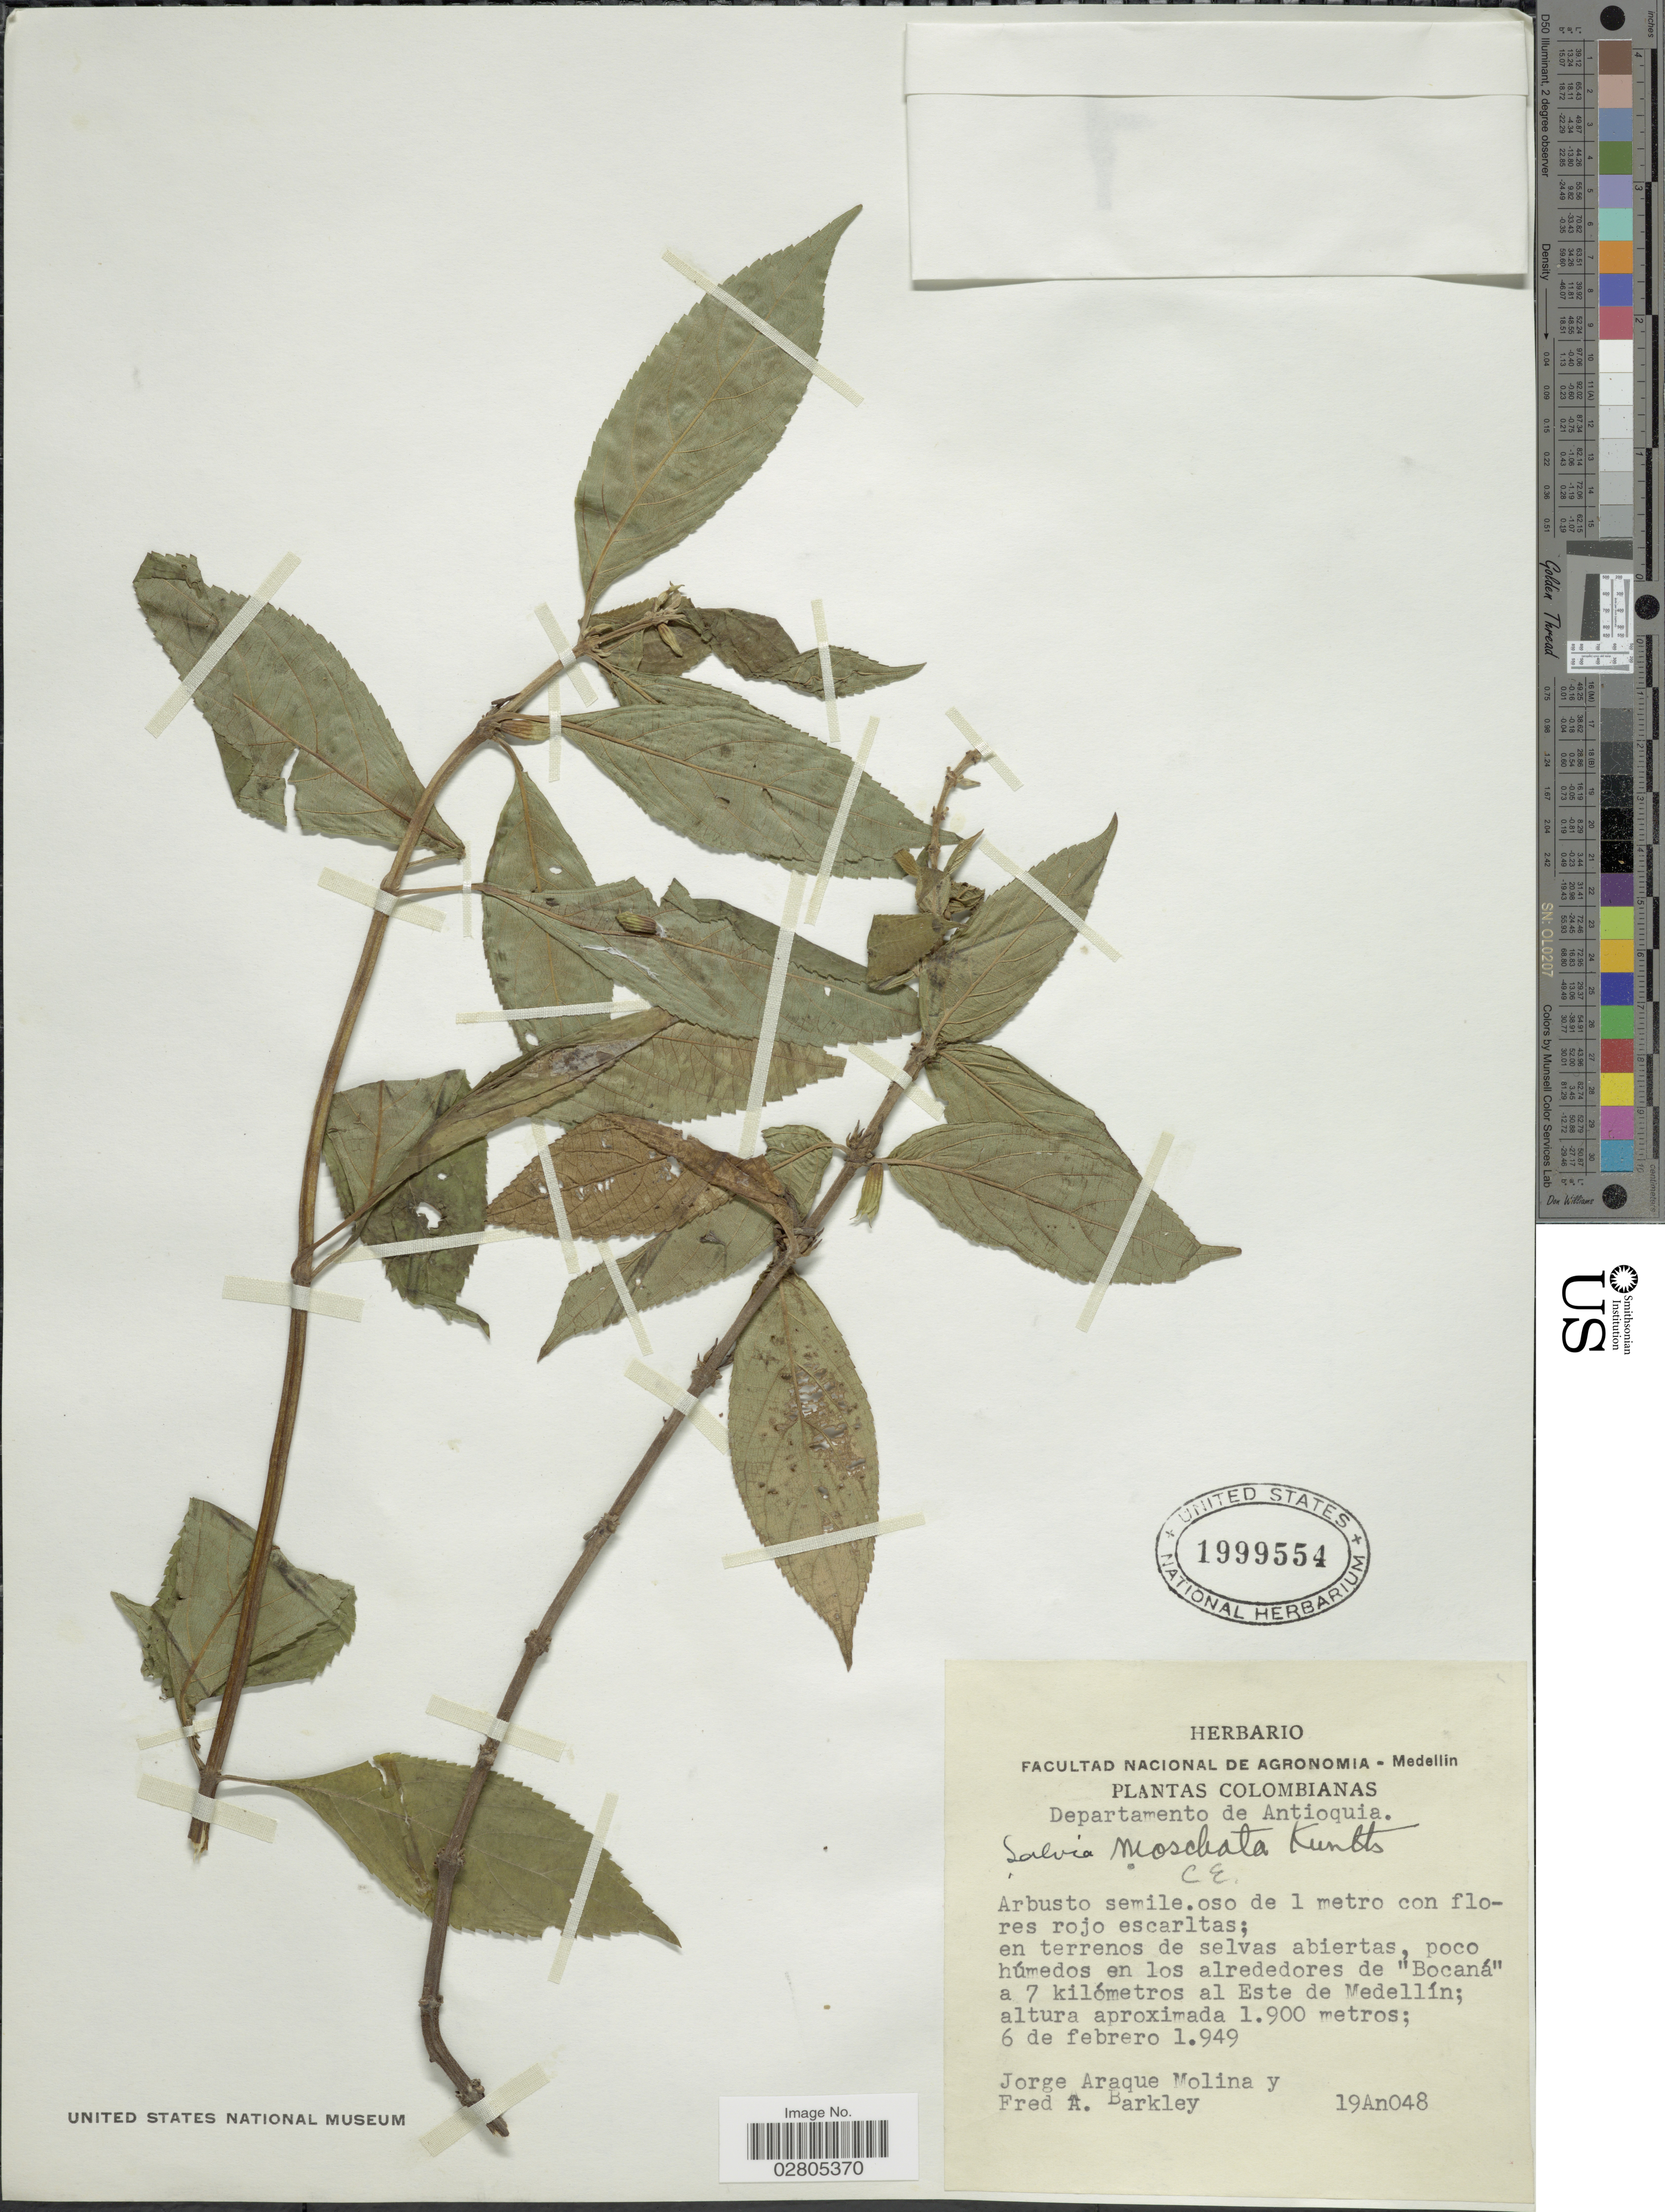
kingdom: Plantae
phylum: Tracheophyta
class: Magnoliopsida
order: Lamiales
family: Lamiaceae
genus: Salvia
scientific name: Salvia tortuosa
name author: Kunth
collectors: J. A. Molina & F. A. Barkley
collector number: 19An048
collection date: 1949-02-06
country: Colombia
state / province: Antioquia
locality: Departamento de Antioquia. Poco húmedos en los alrededores de "Bocaná" a 7 kilómetros al Este de Medellín.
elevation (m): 1900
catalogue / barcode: US 1999554